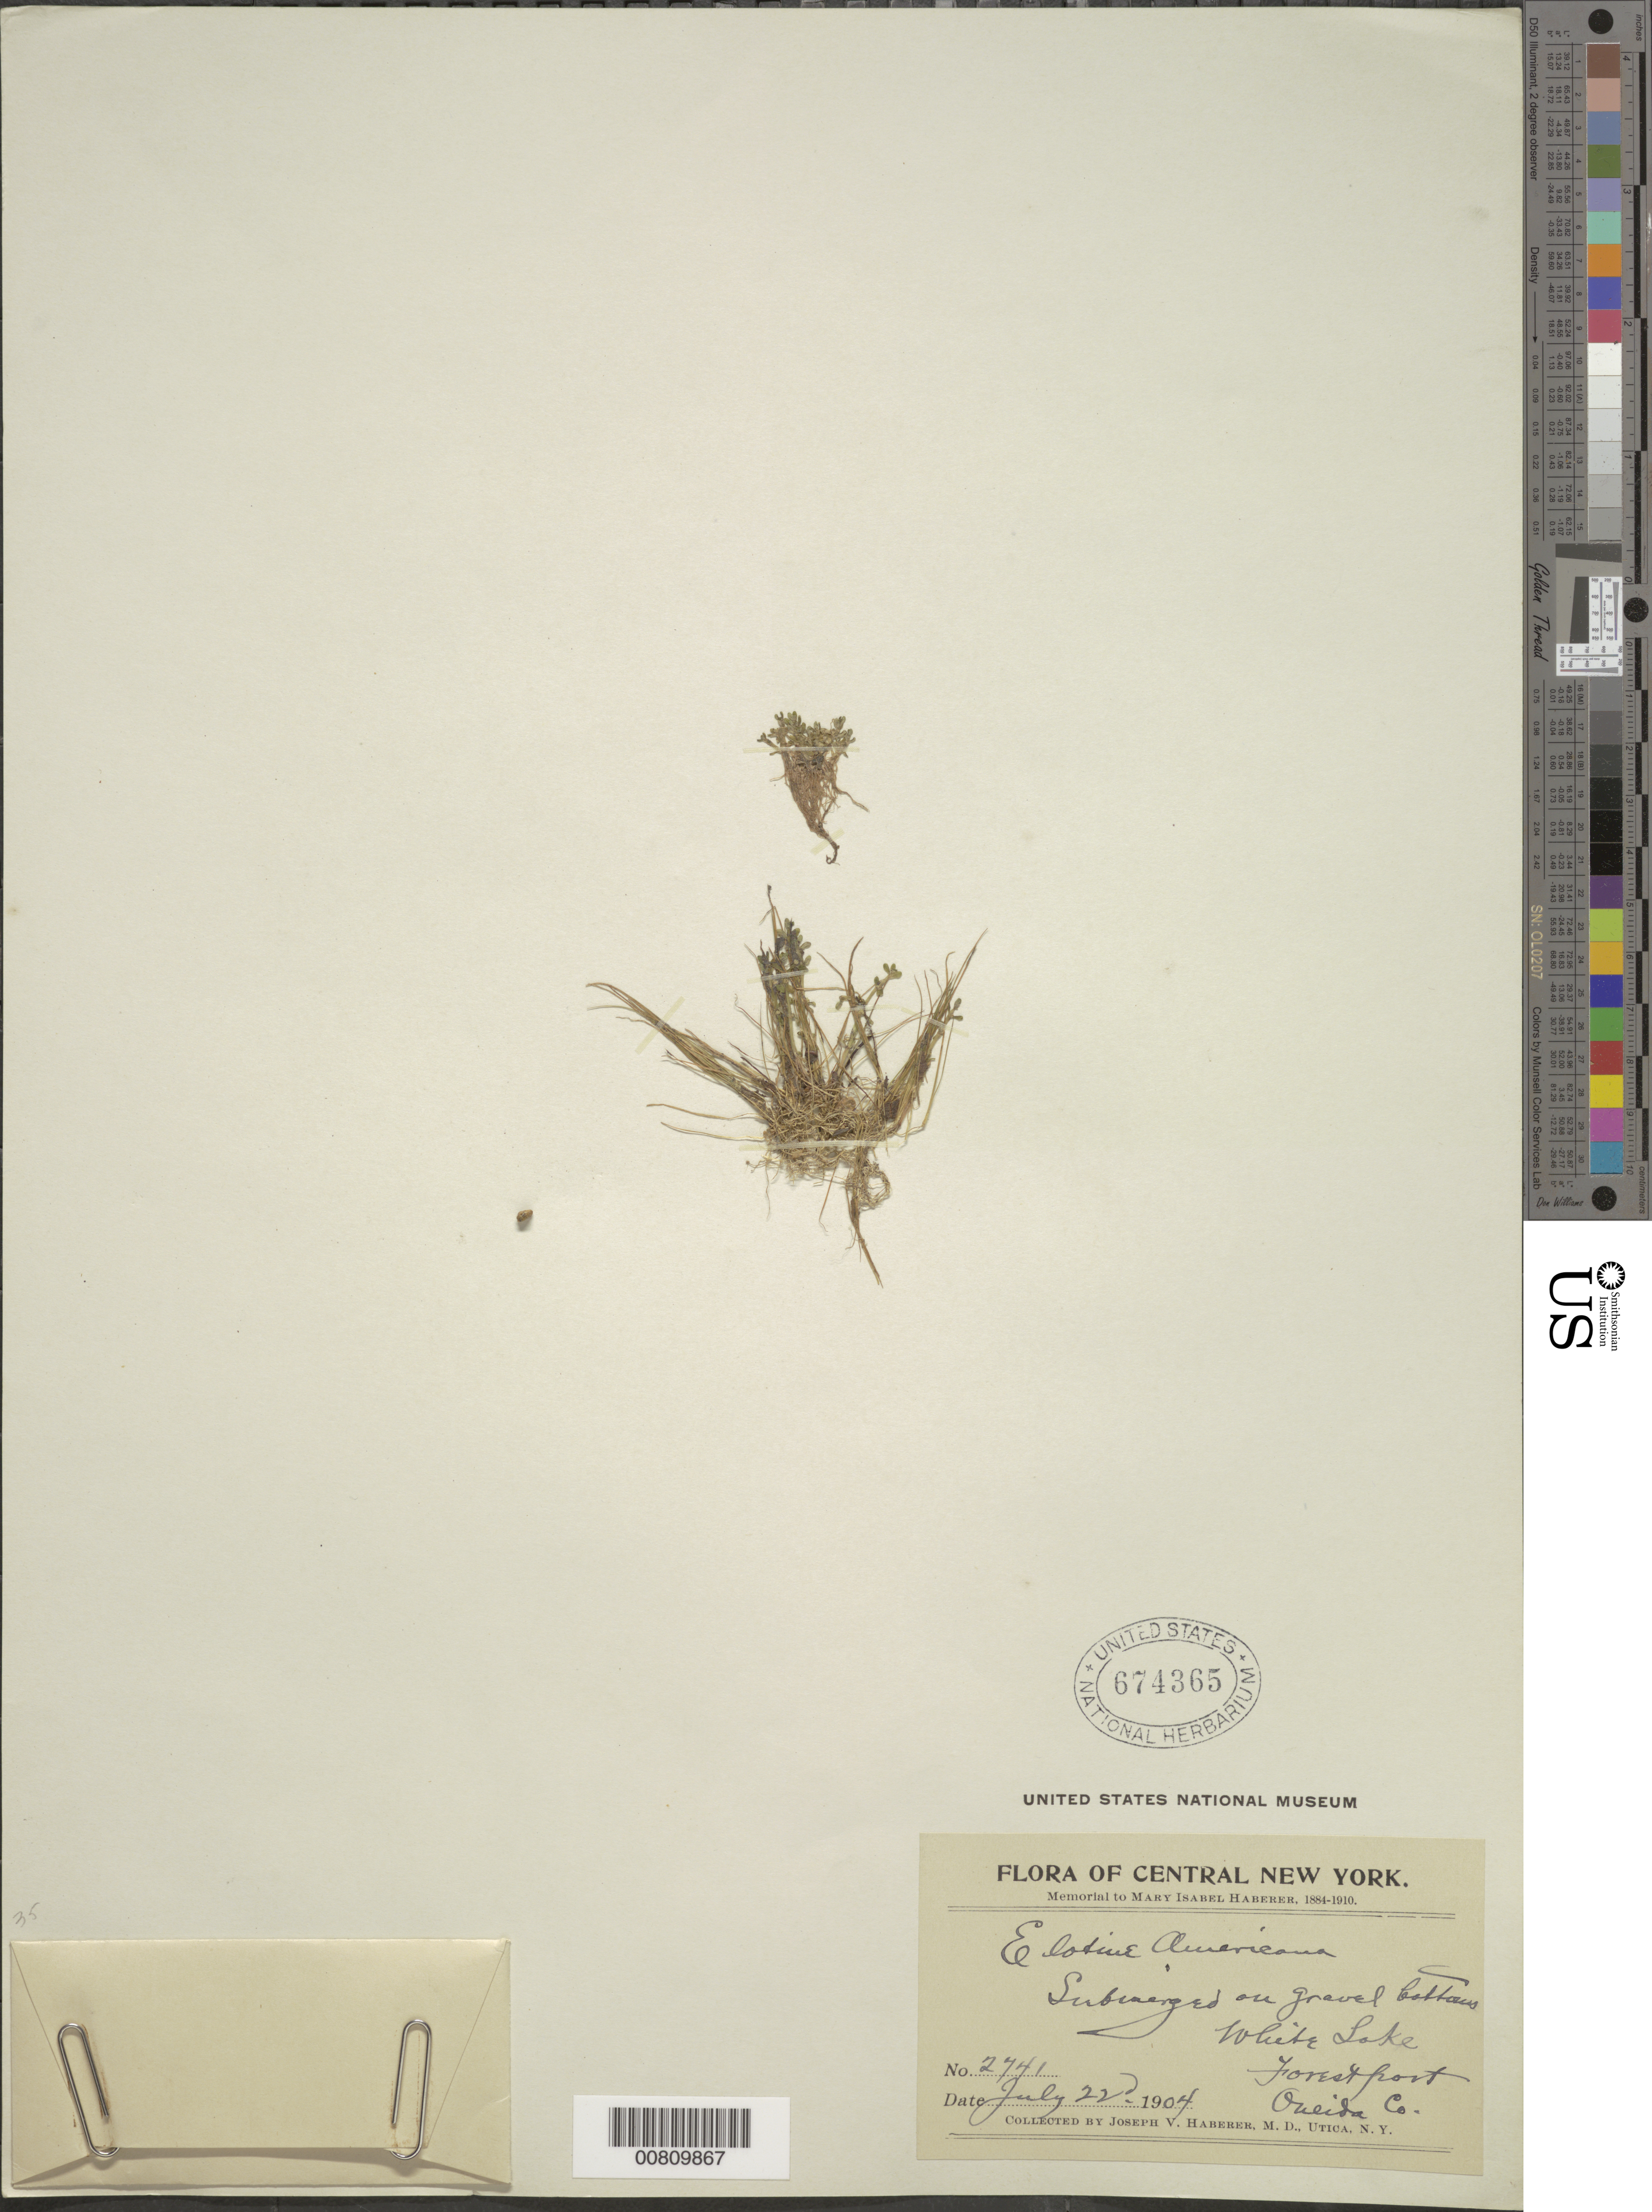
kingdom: Plantae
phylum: Tracheophyta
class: Magnoliopsida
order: Malpighiales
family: Elatinaceae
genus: Elatine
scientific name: Elatine americana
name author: (Pursh) Arn.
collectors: J. V. Haberer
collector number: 2741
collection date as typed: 22 Jul 1904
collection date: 1904-07-22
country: United States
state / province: New York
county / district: Oneida County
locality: Forestpost, White Lake.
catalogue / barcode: US 674365